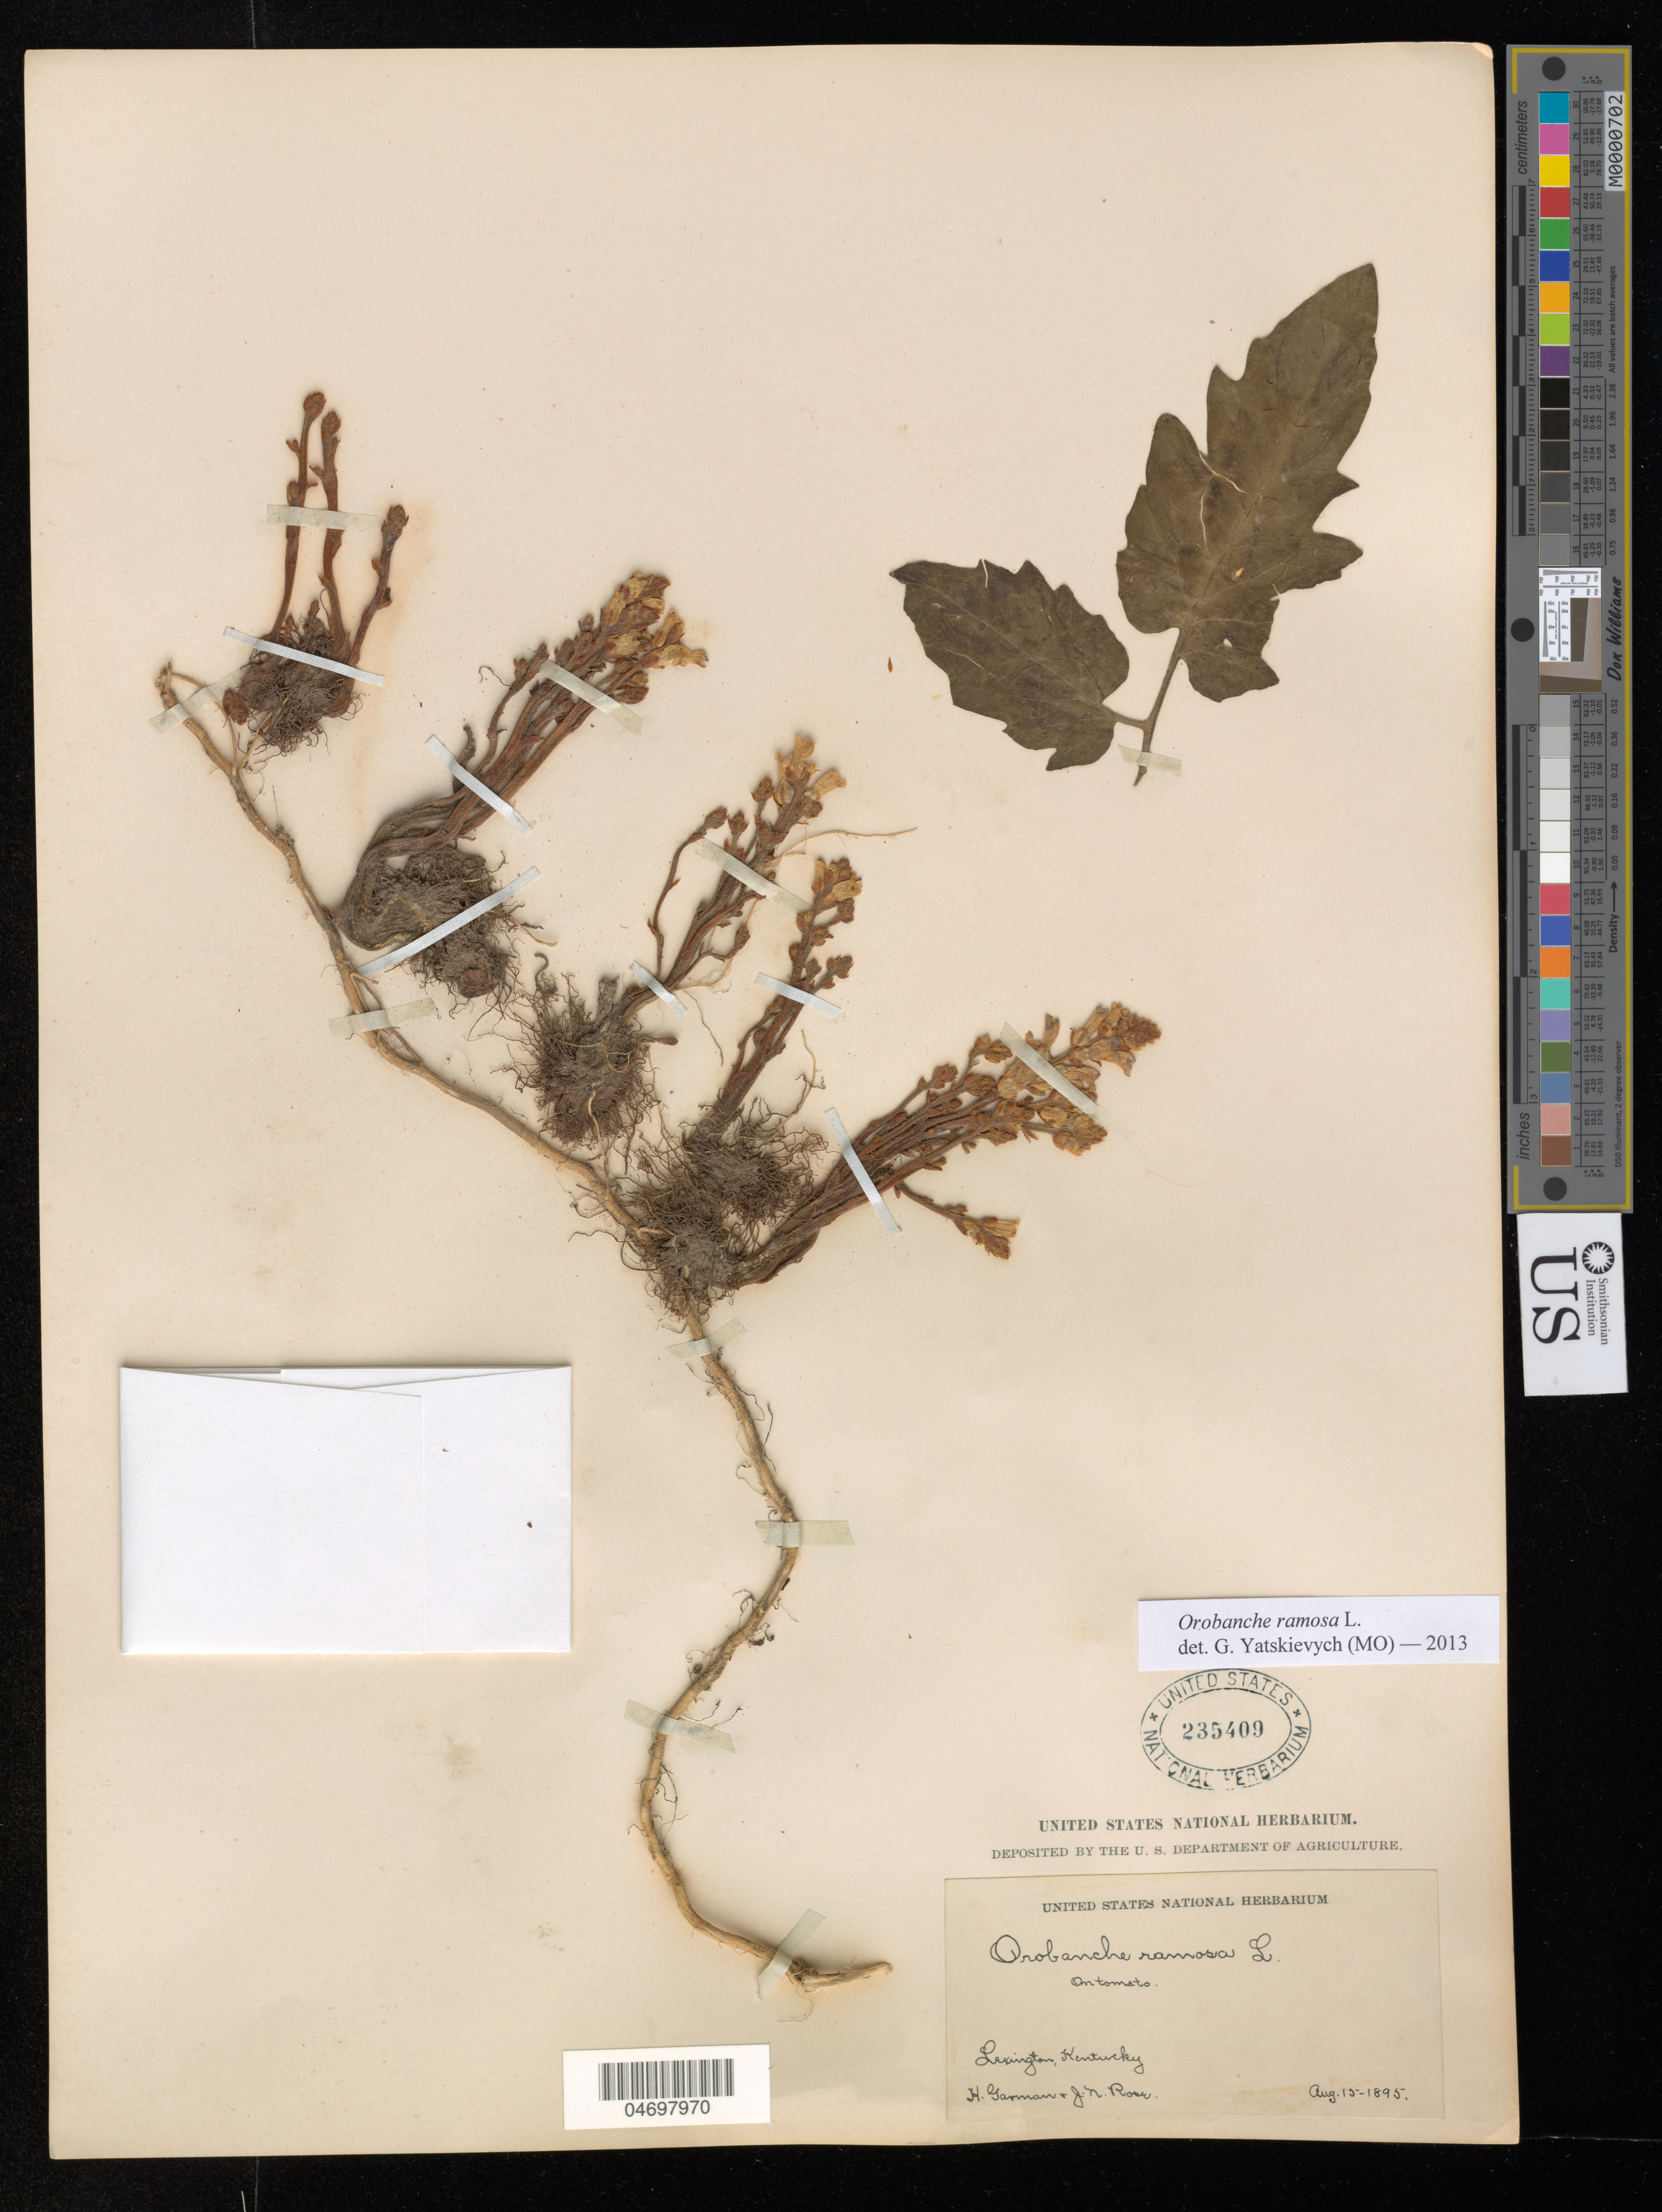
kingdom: Plantae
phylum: Tracheophyta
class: Magnoliopsida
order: Lamiales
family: Orobanchaceae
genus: Orobanche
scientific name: Orobanche ramosa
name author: L.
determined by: Yatskievych, G.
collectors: J. N. Rose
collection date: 1895-08-15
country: United States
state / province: Kentucky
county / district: Fayette Co.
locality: Lexington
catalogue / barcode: US 235409